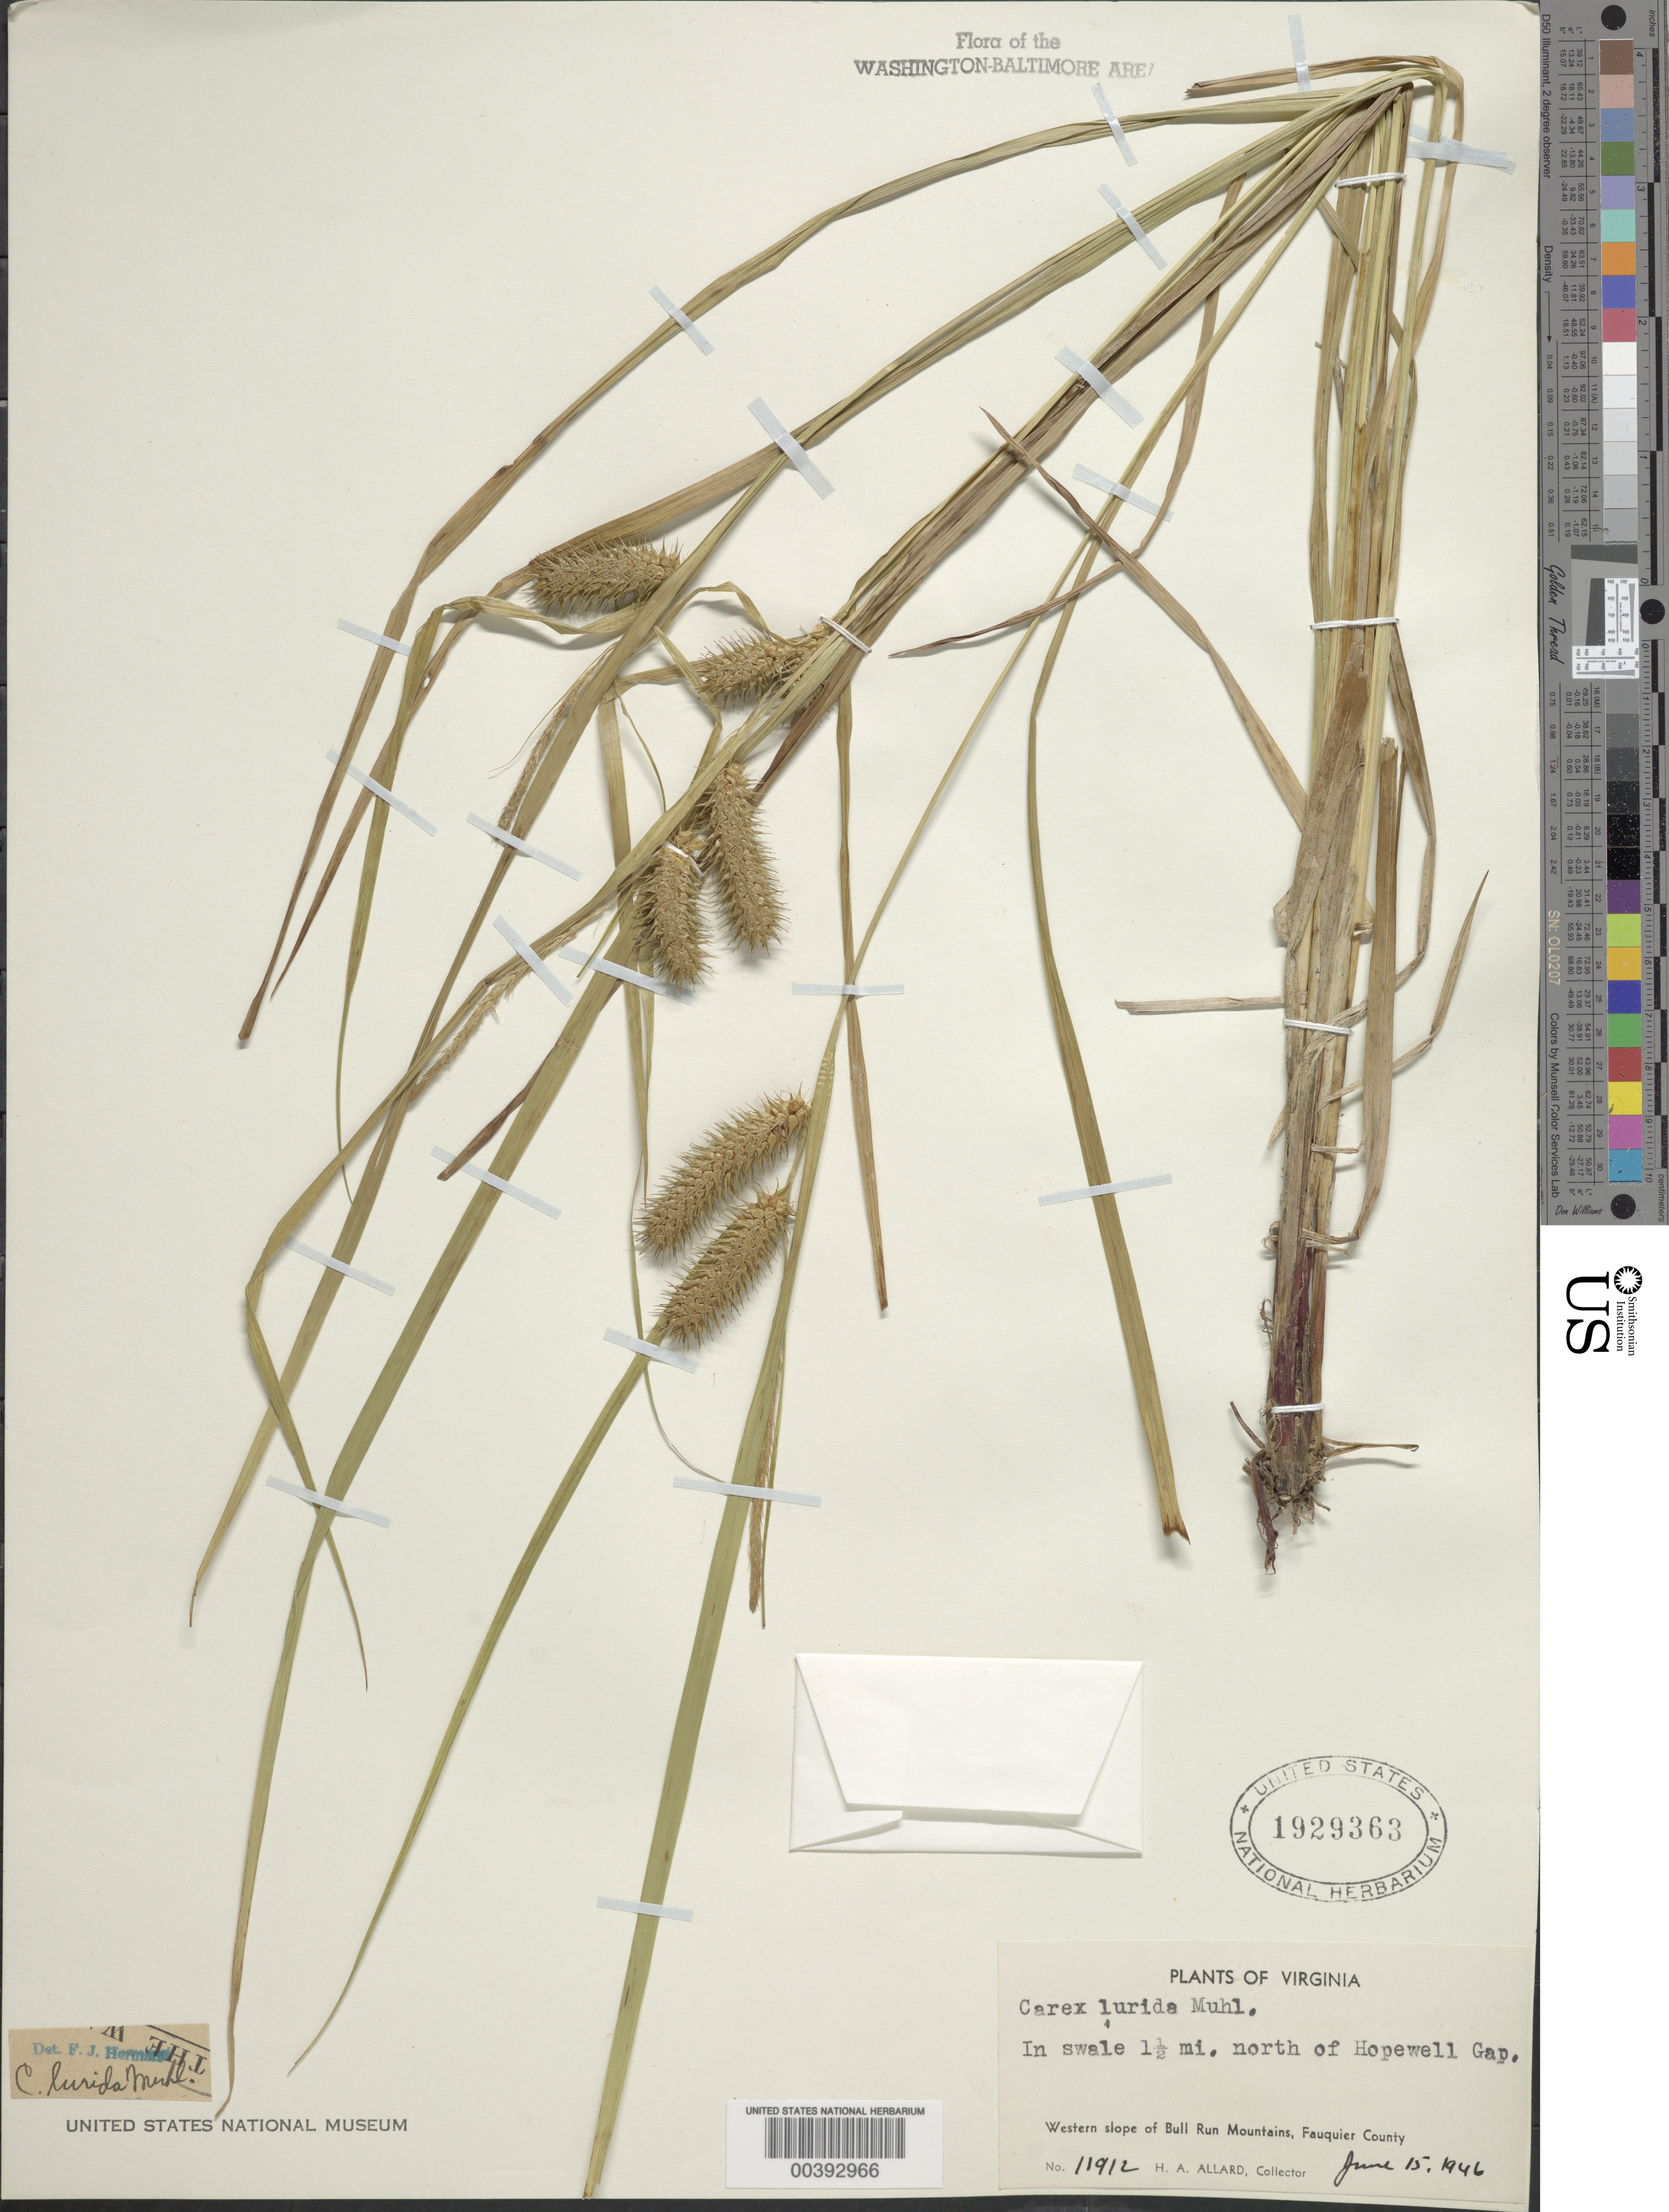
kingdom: Plantae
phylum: Tracheophyta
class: Liliopsida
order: Poales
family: Cyperaceae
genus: Carex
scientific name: Carex lurida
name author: Wahlenb.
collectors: H. A. Allard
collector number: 11912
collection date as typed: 15 Jun 1946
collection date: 1946-06-15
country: United States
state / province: Virginia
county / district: Fauquier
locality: North of Hopewell Gap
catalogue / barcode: US 1929363